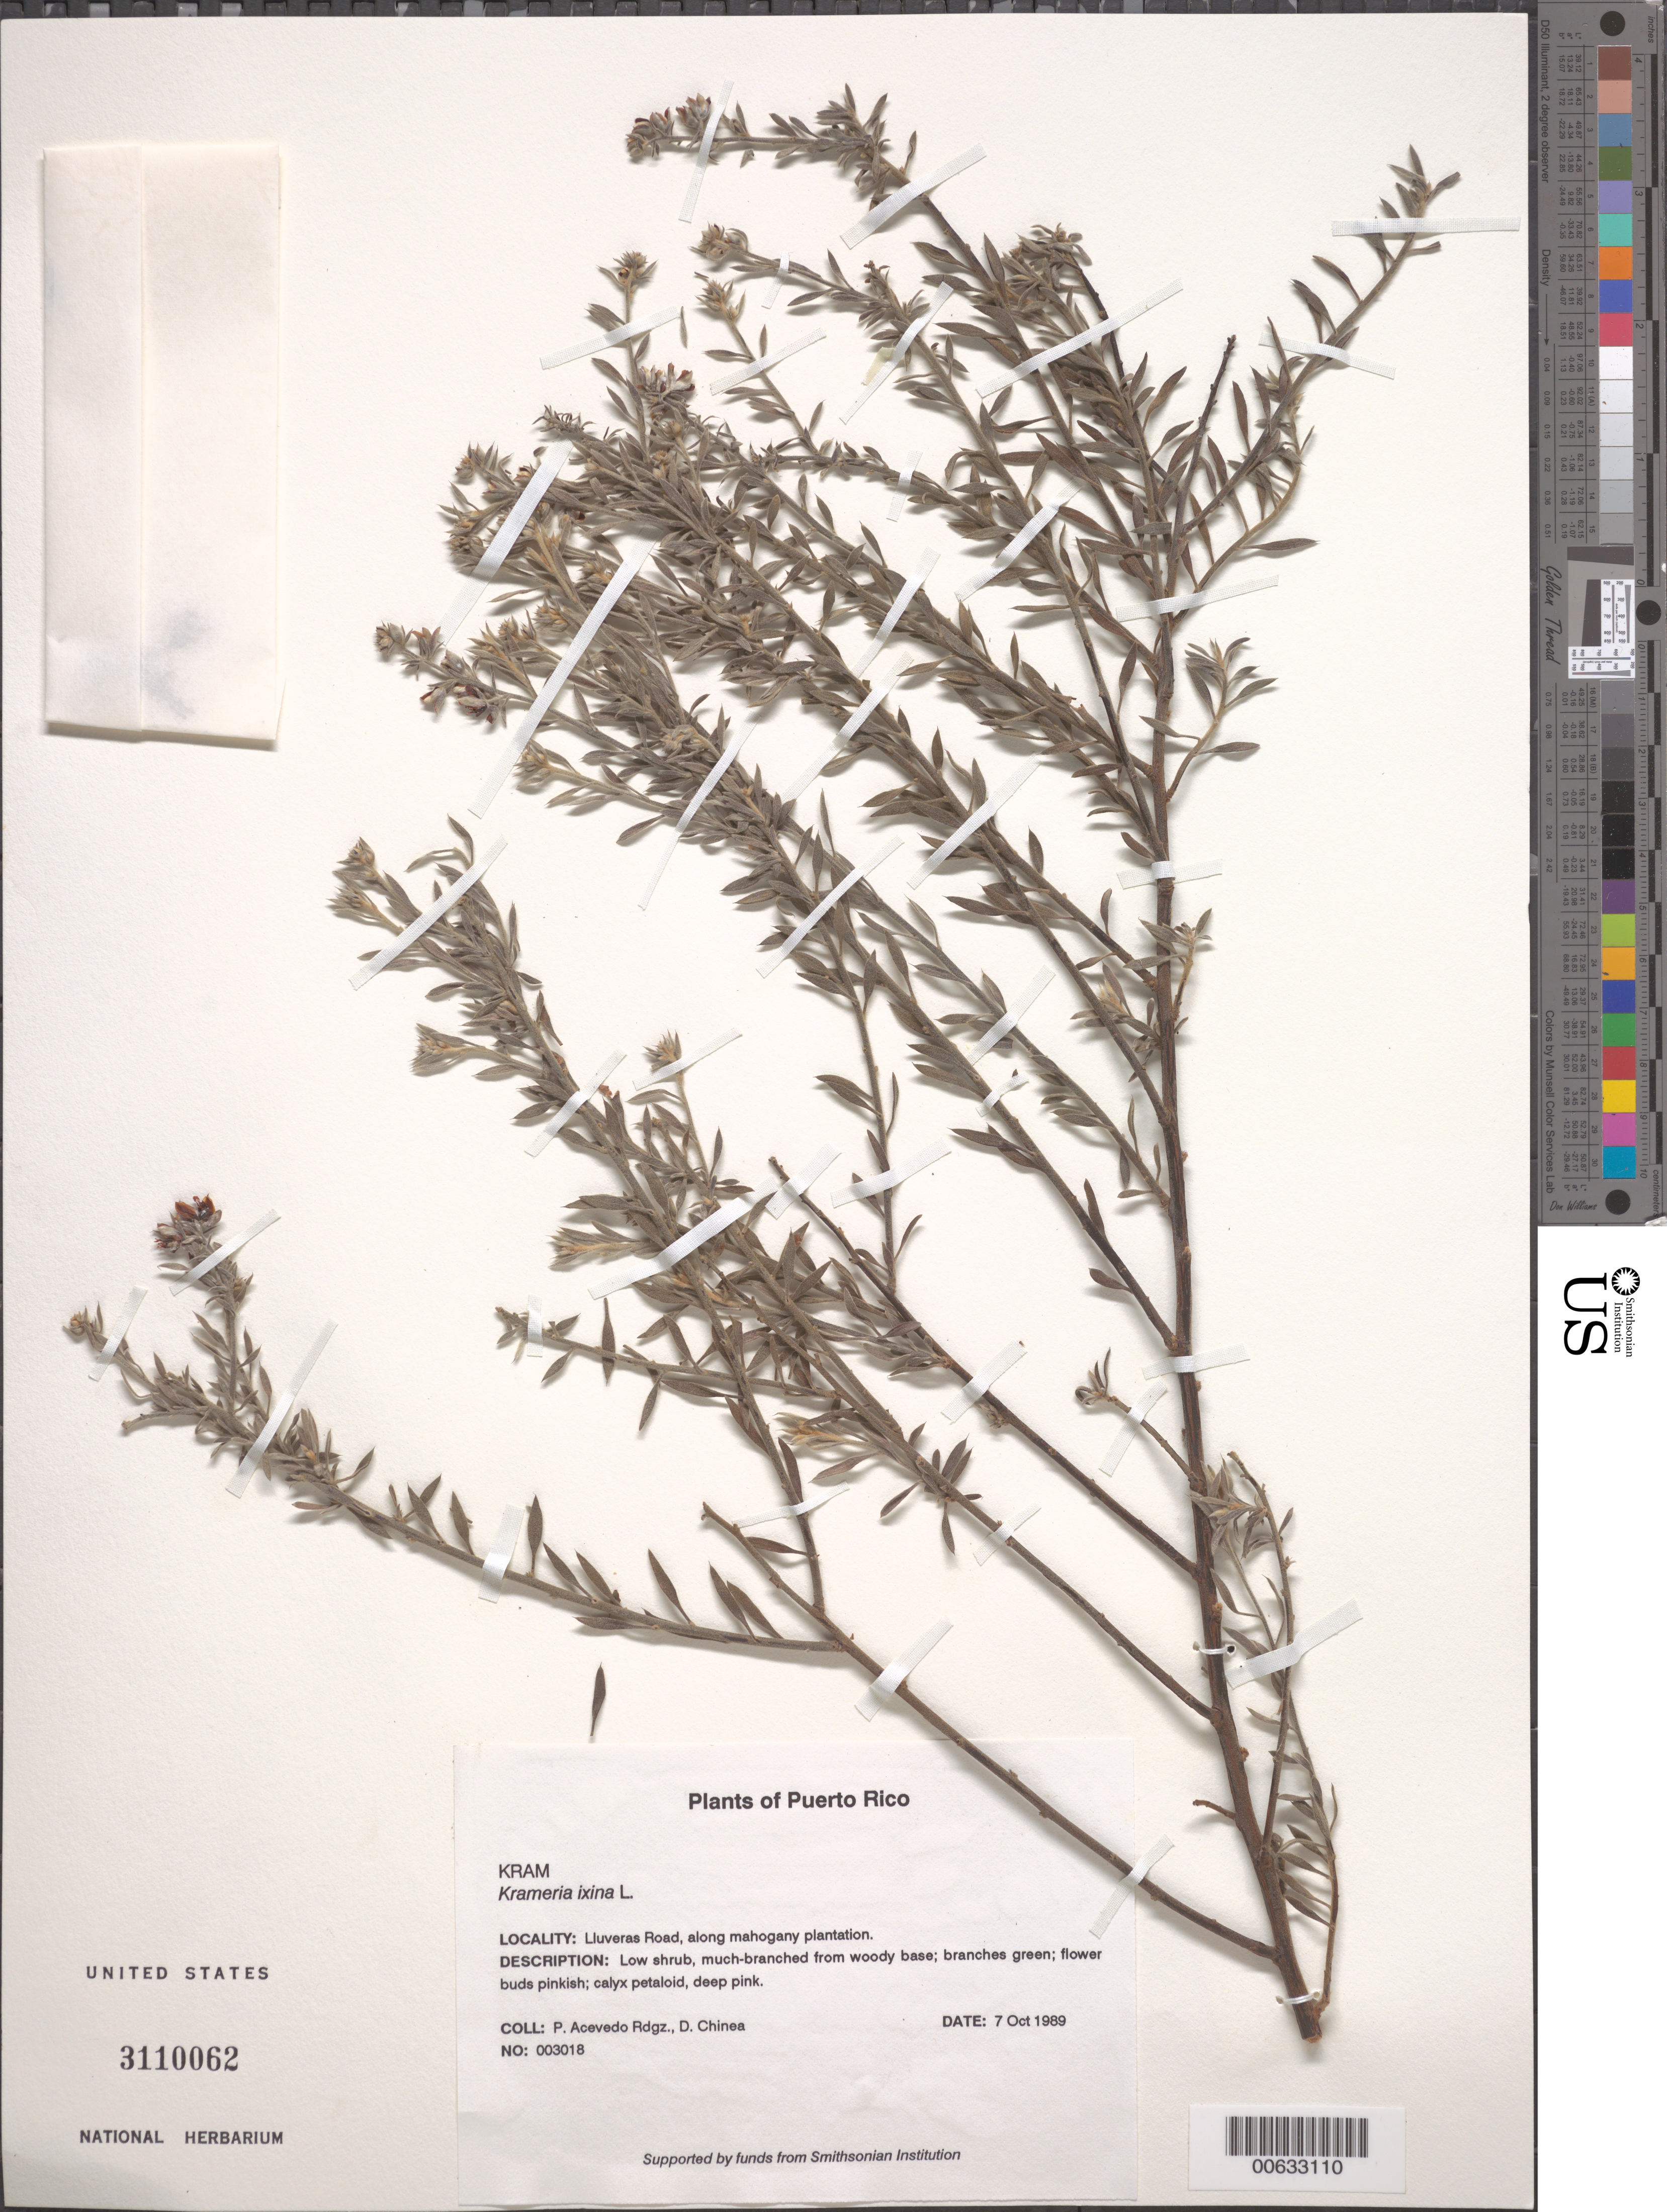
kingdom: Plantae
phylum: Tracheophyta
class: Magnoliopsida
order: Zygophyllales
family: Krameriaceae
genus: Krameria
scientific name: Krameria ixine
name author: L.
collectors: P. Acevedo-Rodr. & D. Chinea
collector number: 3018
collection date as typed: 07 Oct 1989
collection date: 1989-10-07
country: Puerto Rico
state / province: Guánica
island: Puerto Rico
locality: Guánica; Guánica Forest Reserve, Lluveras Road, along mahogany plantation.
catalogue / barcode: US 3110062